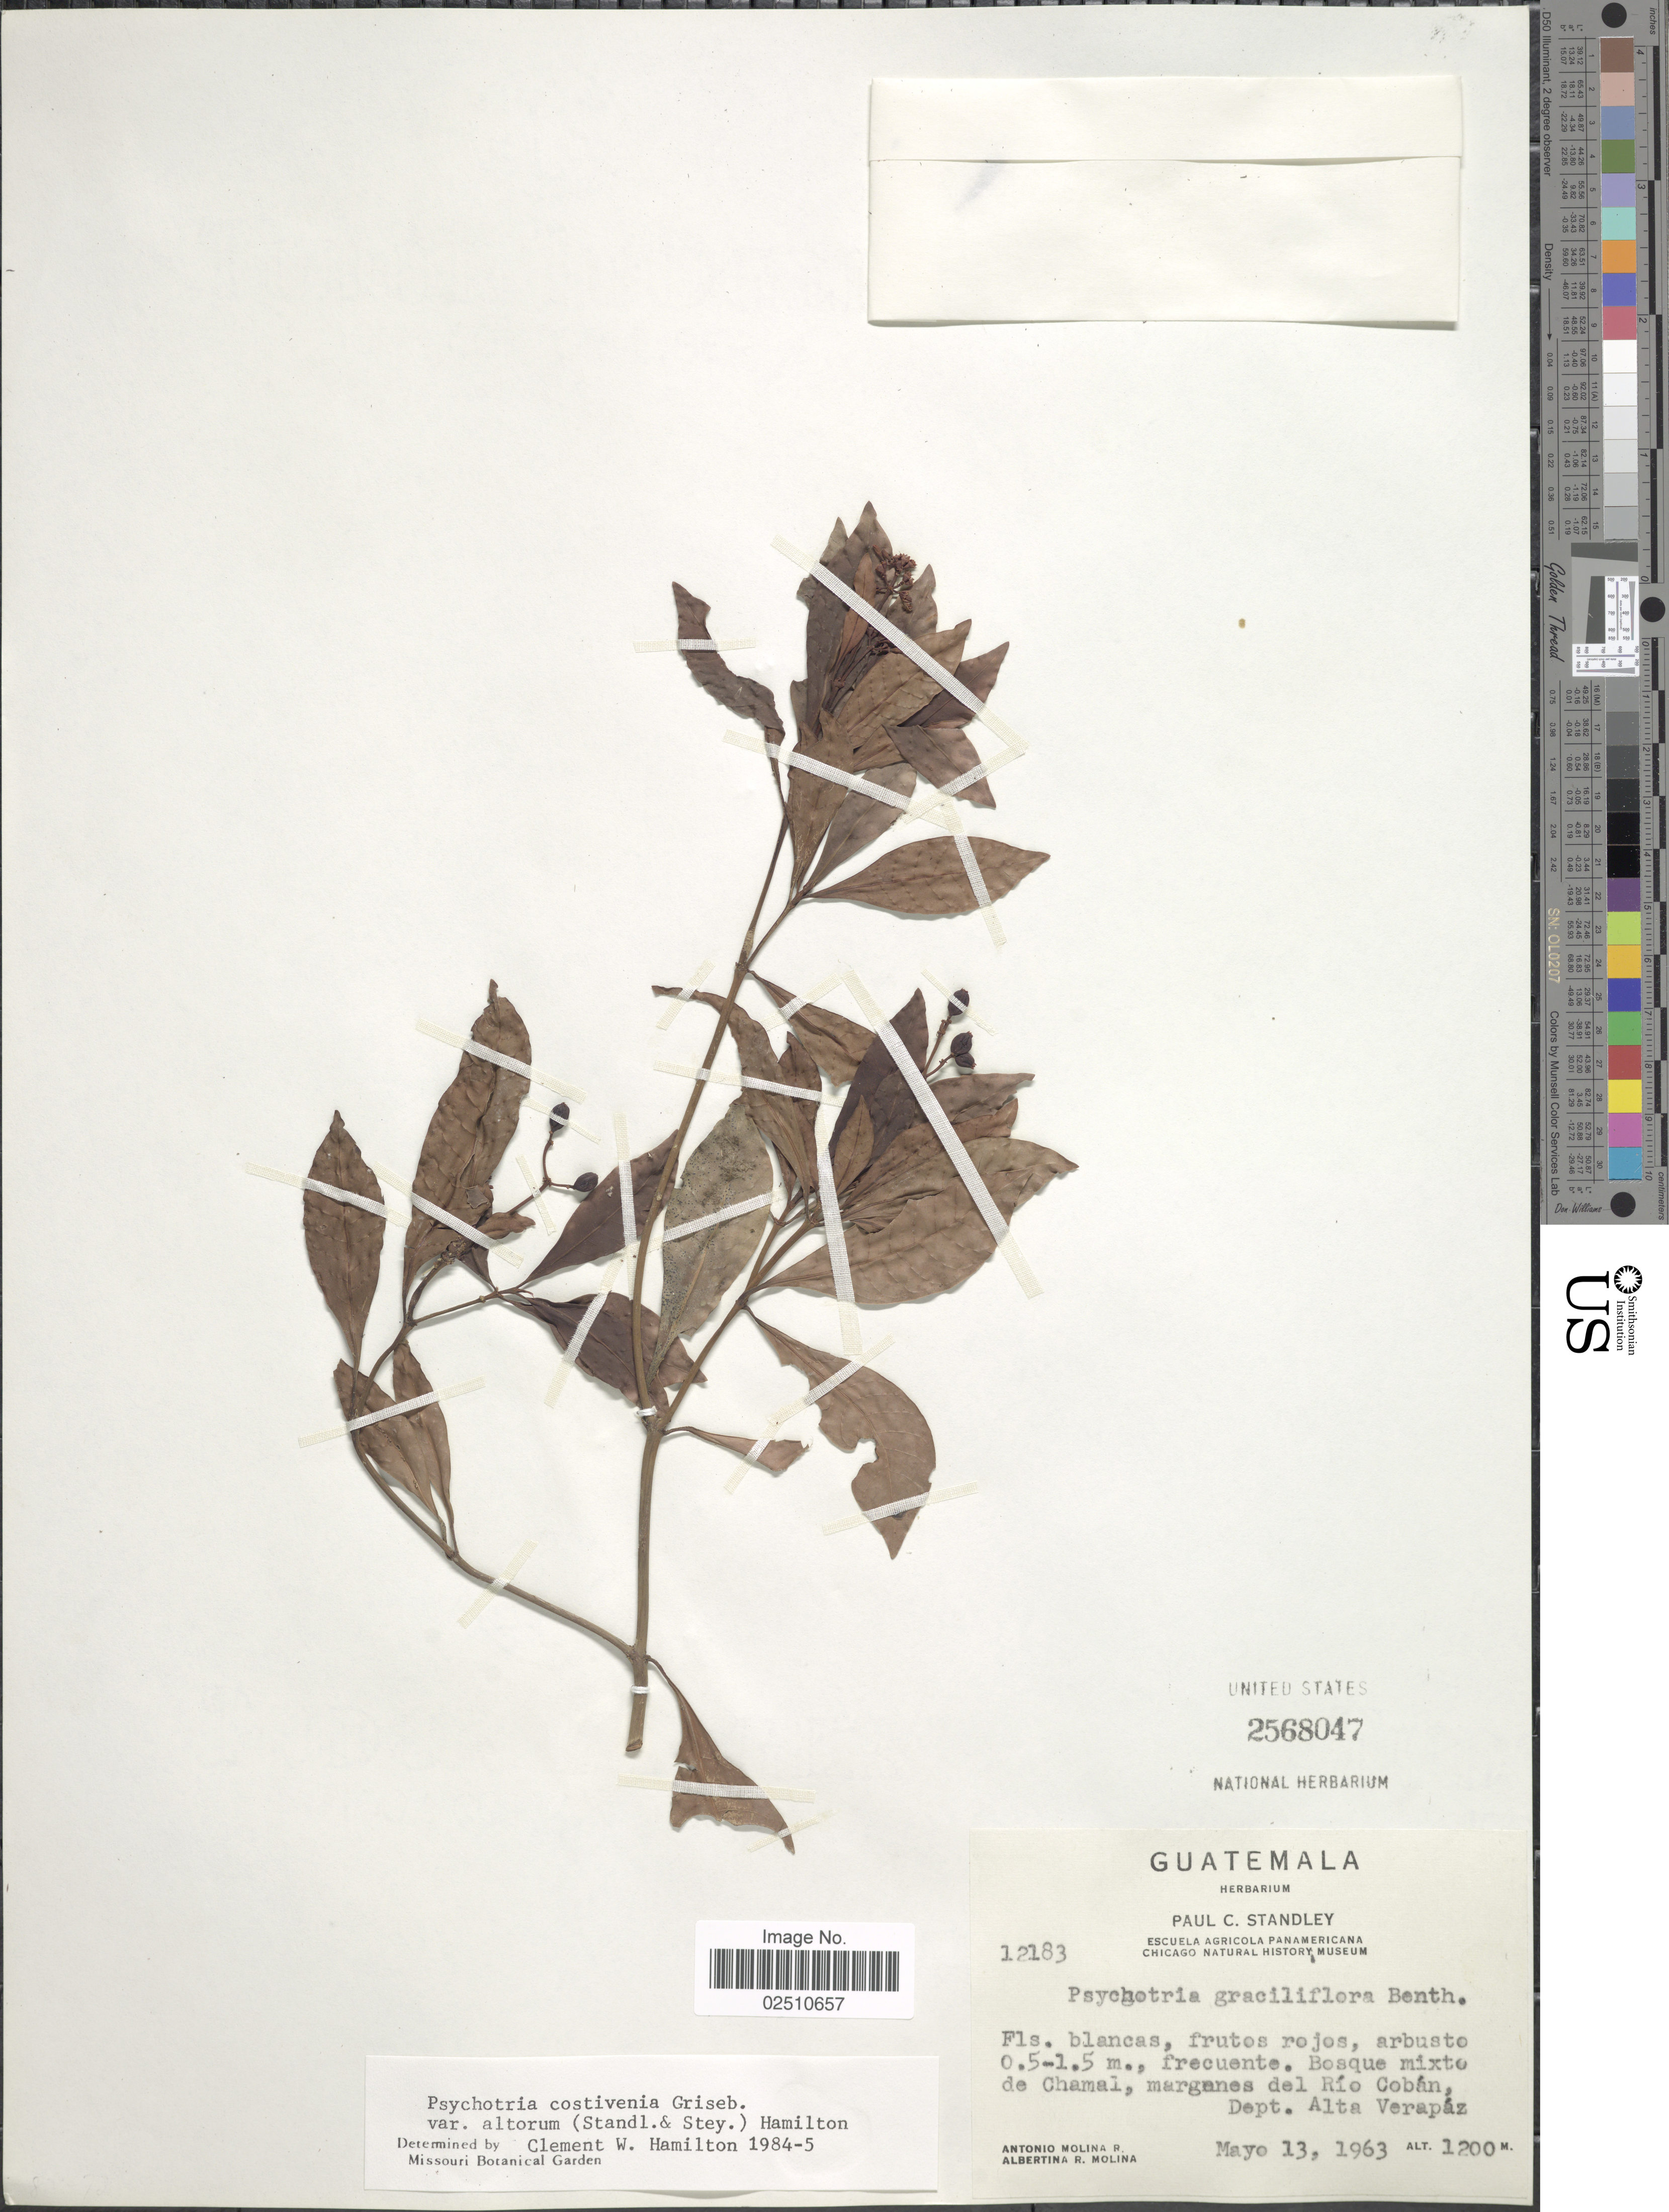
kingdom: Plantae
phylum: Tracheophyta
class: Magnoliopsida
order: Gentianales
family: Rubiaceae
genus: Psychotria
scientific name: Psychotria costivenia var. altorum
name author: (Standl. & Steyerm.) C.W. Ham.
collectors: A. Molina R. & A. R. Molina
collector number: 12183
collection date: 1963-05-13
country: Guatemala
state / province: Alta Verapaz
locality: Chamal, margenes del Rio Coban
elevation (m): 1200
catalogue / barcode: US 2568047